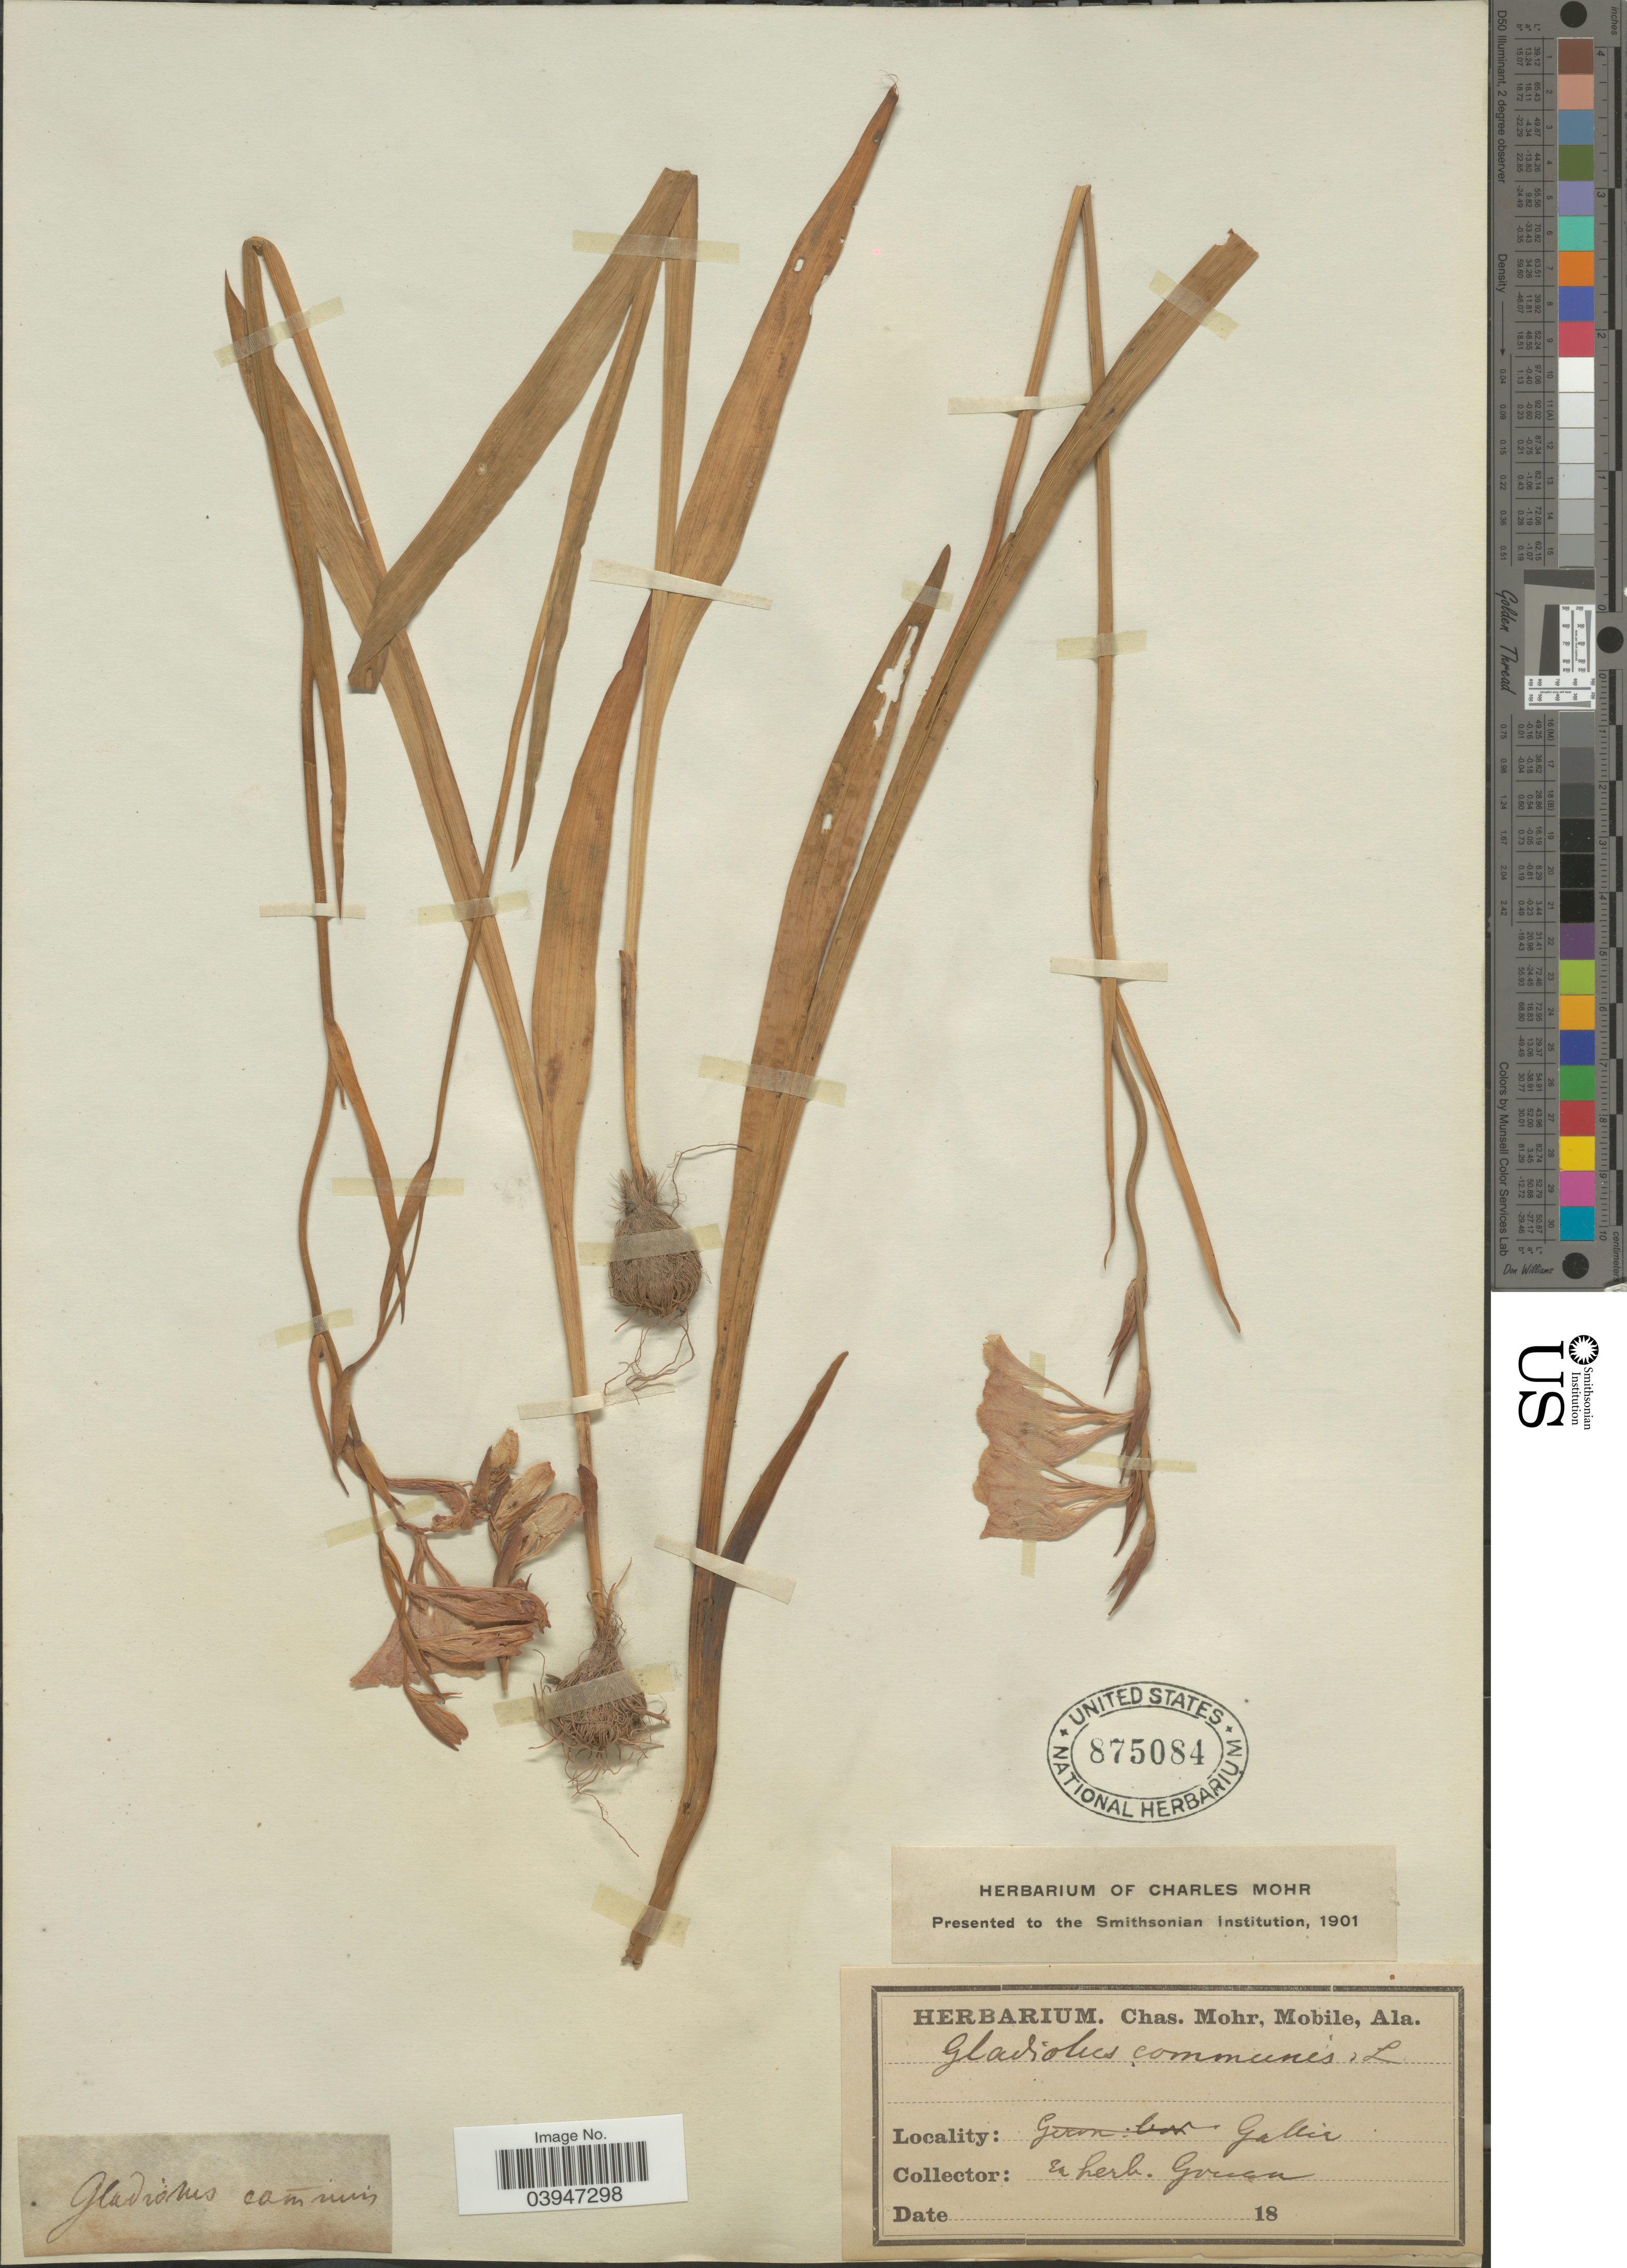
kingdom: Plantae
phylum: Tracheophyta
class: Liliopsida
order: Asparagales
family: Iridaceae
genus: Gladiolus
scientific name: Gladiolus communis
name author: L.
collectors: ex herb. Gouan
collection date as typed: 18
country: Spain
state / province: Galicia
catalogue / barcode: US 875084